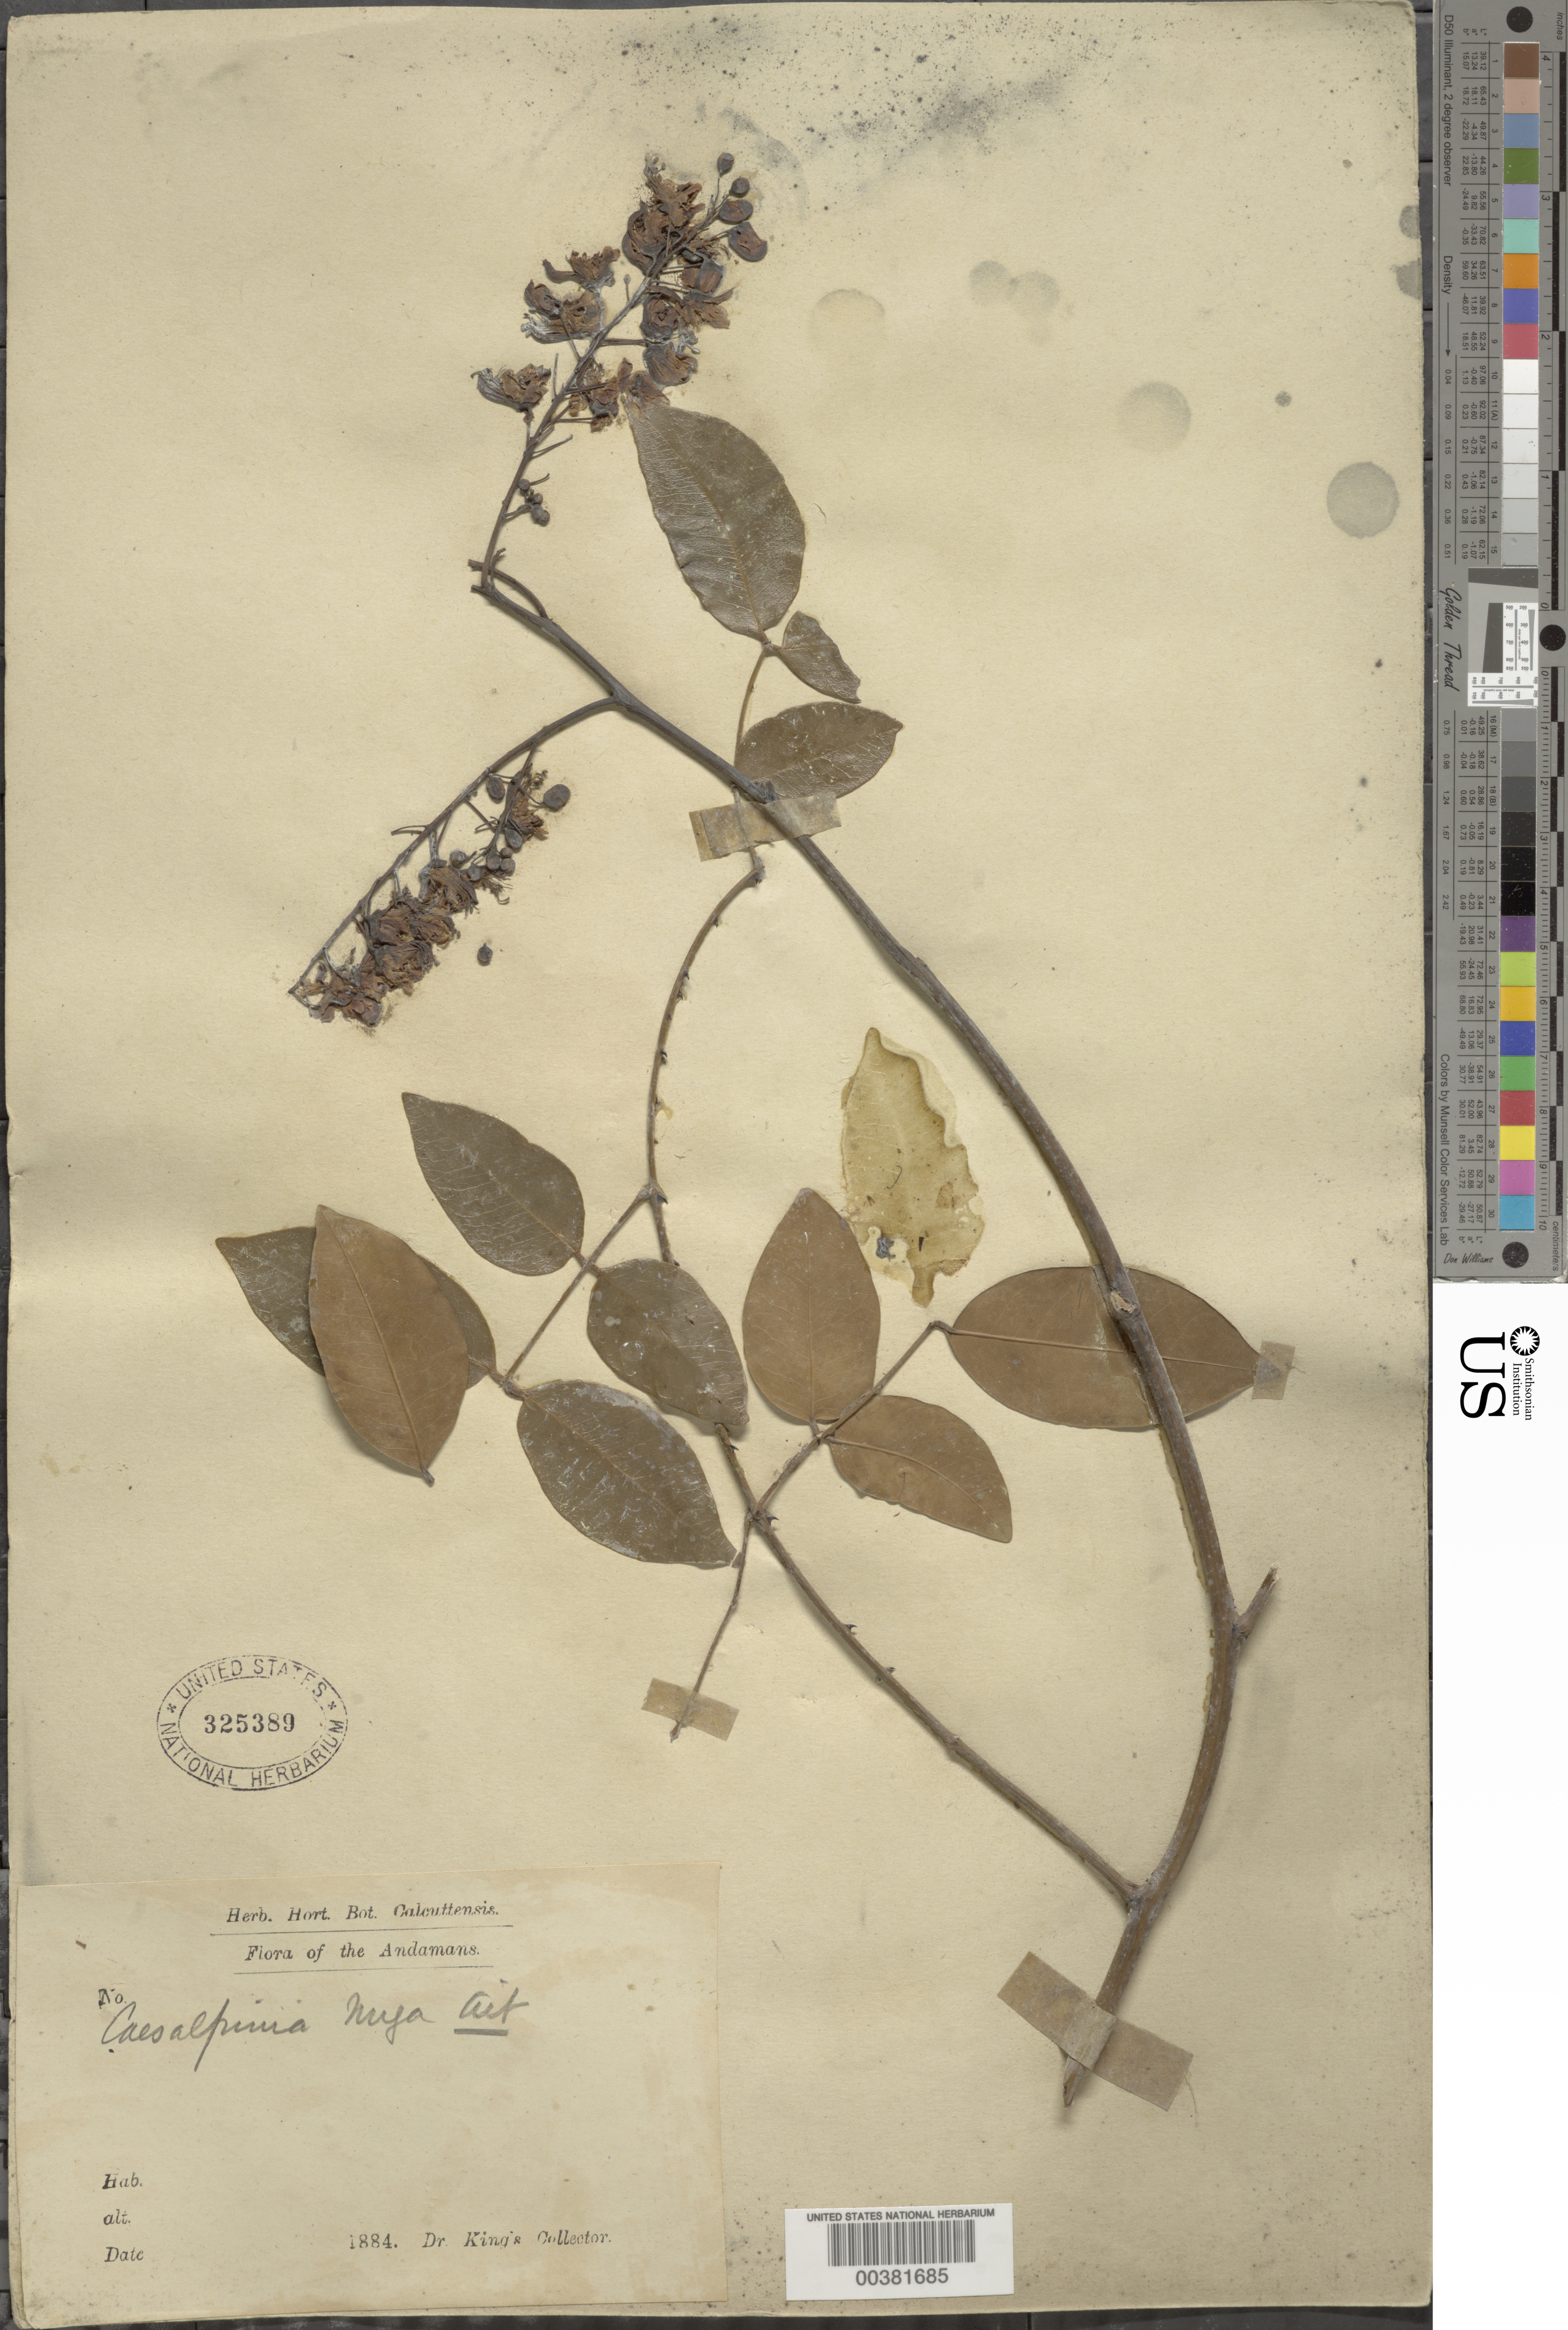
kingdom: Plantae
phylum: Tracheophyta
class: Magnoliopsida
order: Fabales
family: Fabaceae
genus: Ticanto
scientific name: Ticanto crista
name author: (L.) R. Clark & Gagnon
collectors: Dr. King's collector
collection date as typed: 1884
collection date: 1884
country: India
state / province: Andaman and Nicobar Islands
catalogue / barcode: US 325389